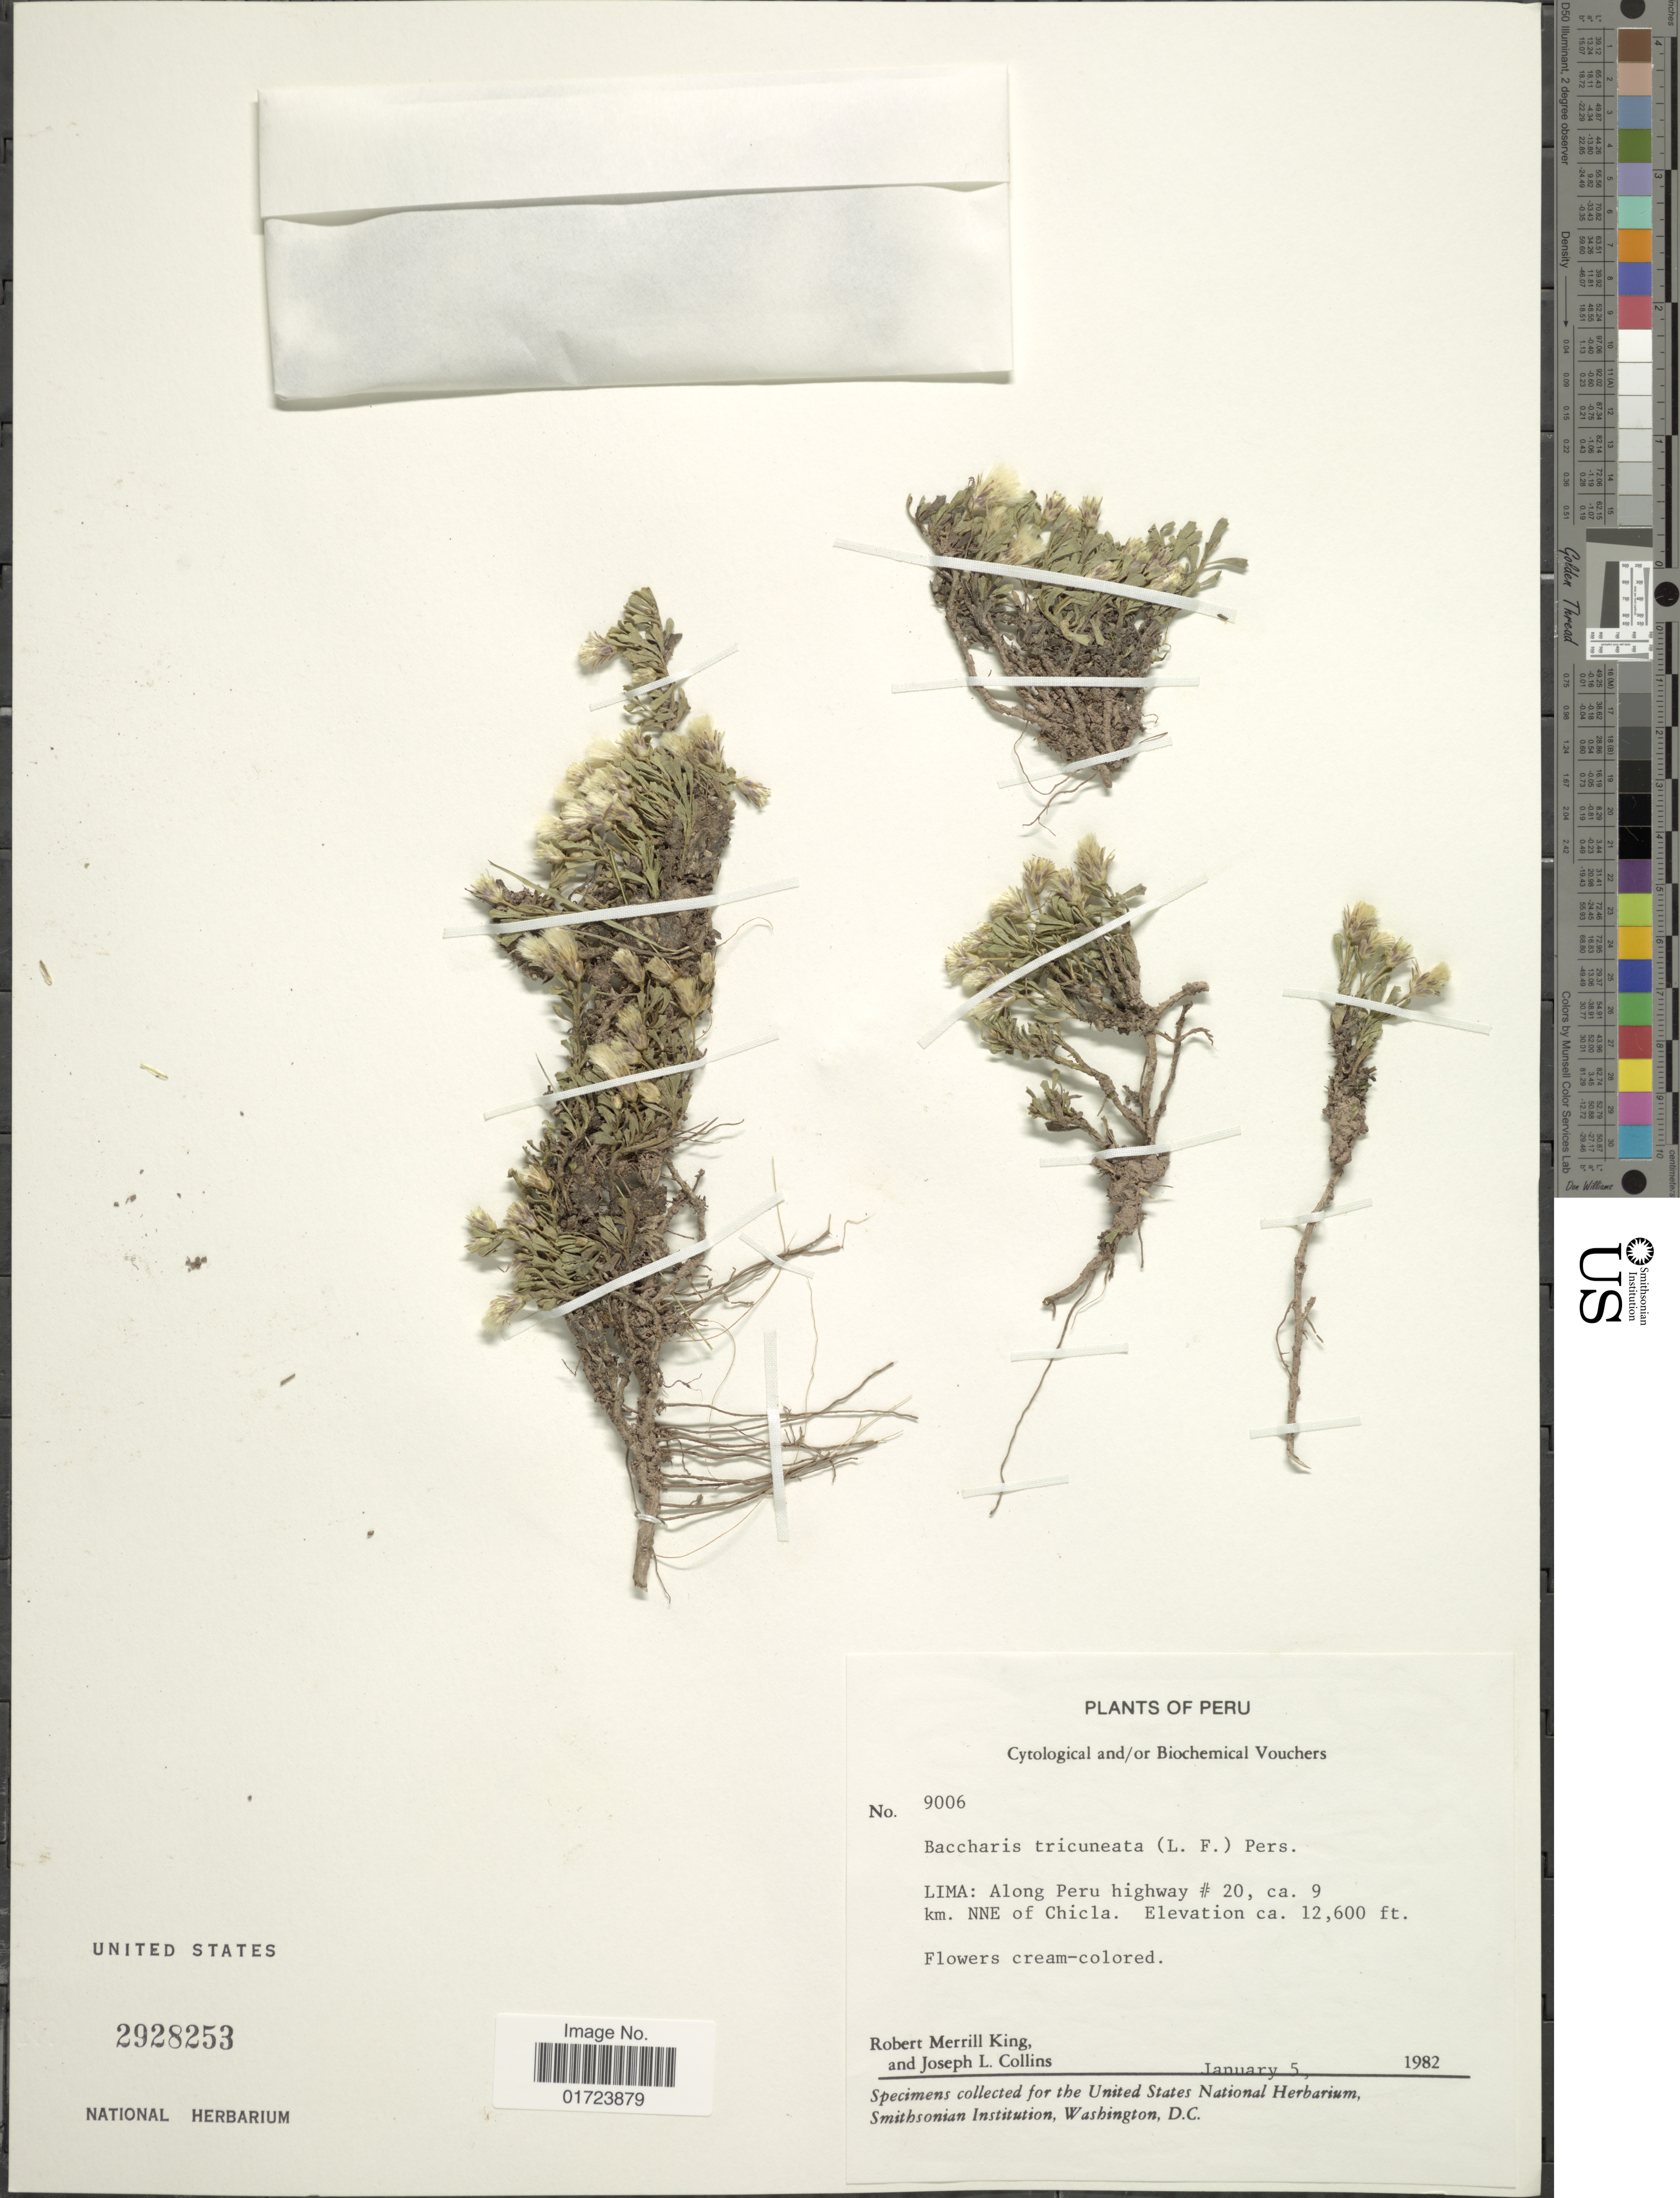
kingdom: Plantae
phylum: Tracheophyta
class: Magnoliopsida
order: Asterales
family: Asteraceae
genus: Baccharis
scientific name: Baccharis tricuneata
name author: (L. f.) Pers.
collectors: R. M. King & J. L. Collins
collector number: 9006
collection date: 1982-01-05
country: Peru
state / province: Lima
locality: Lima: Along Peru highway #20, ca. 9 km. NNE of Chicla.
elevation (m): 3840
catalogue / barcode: US 2928253